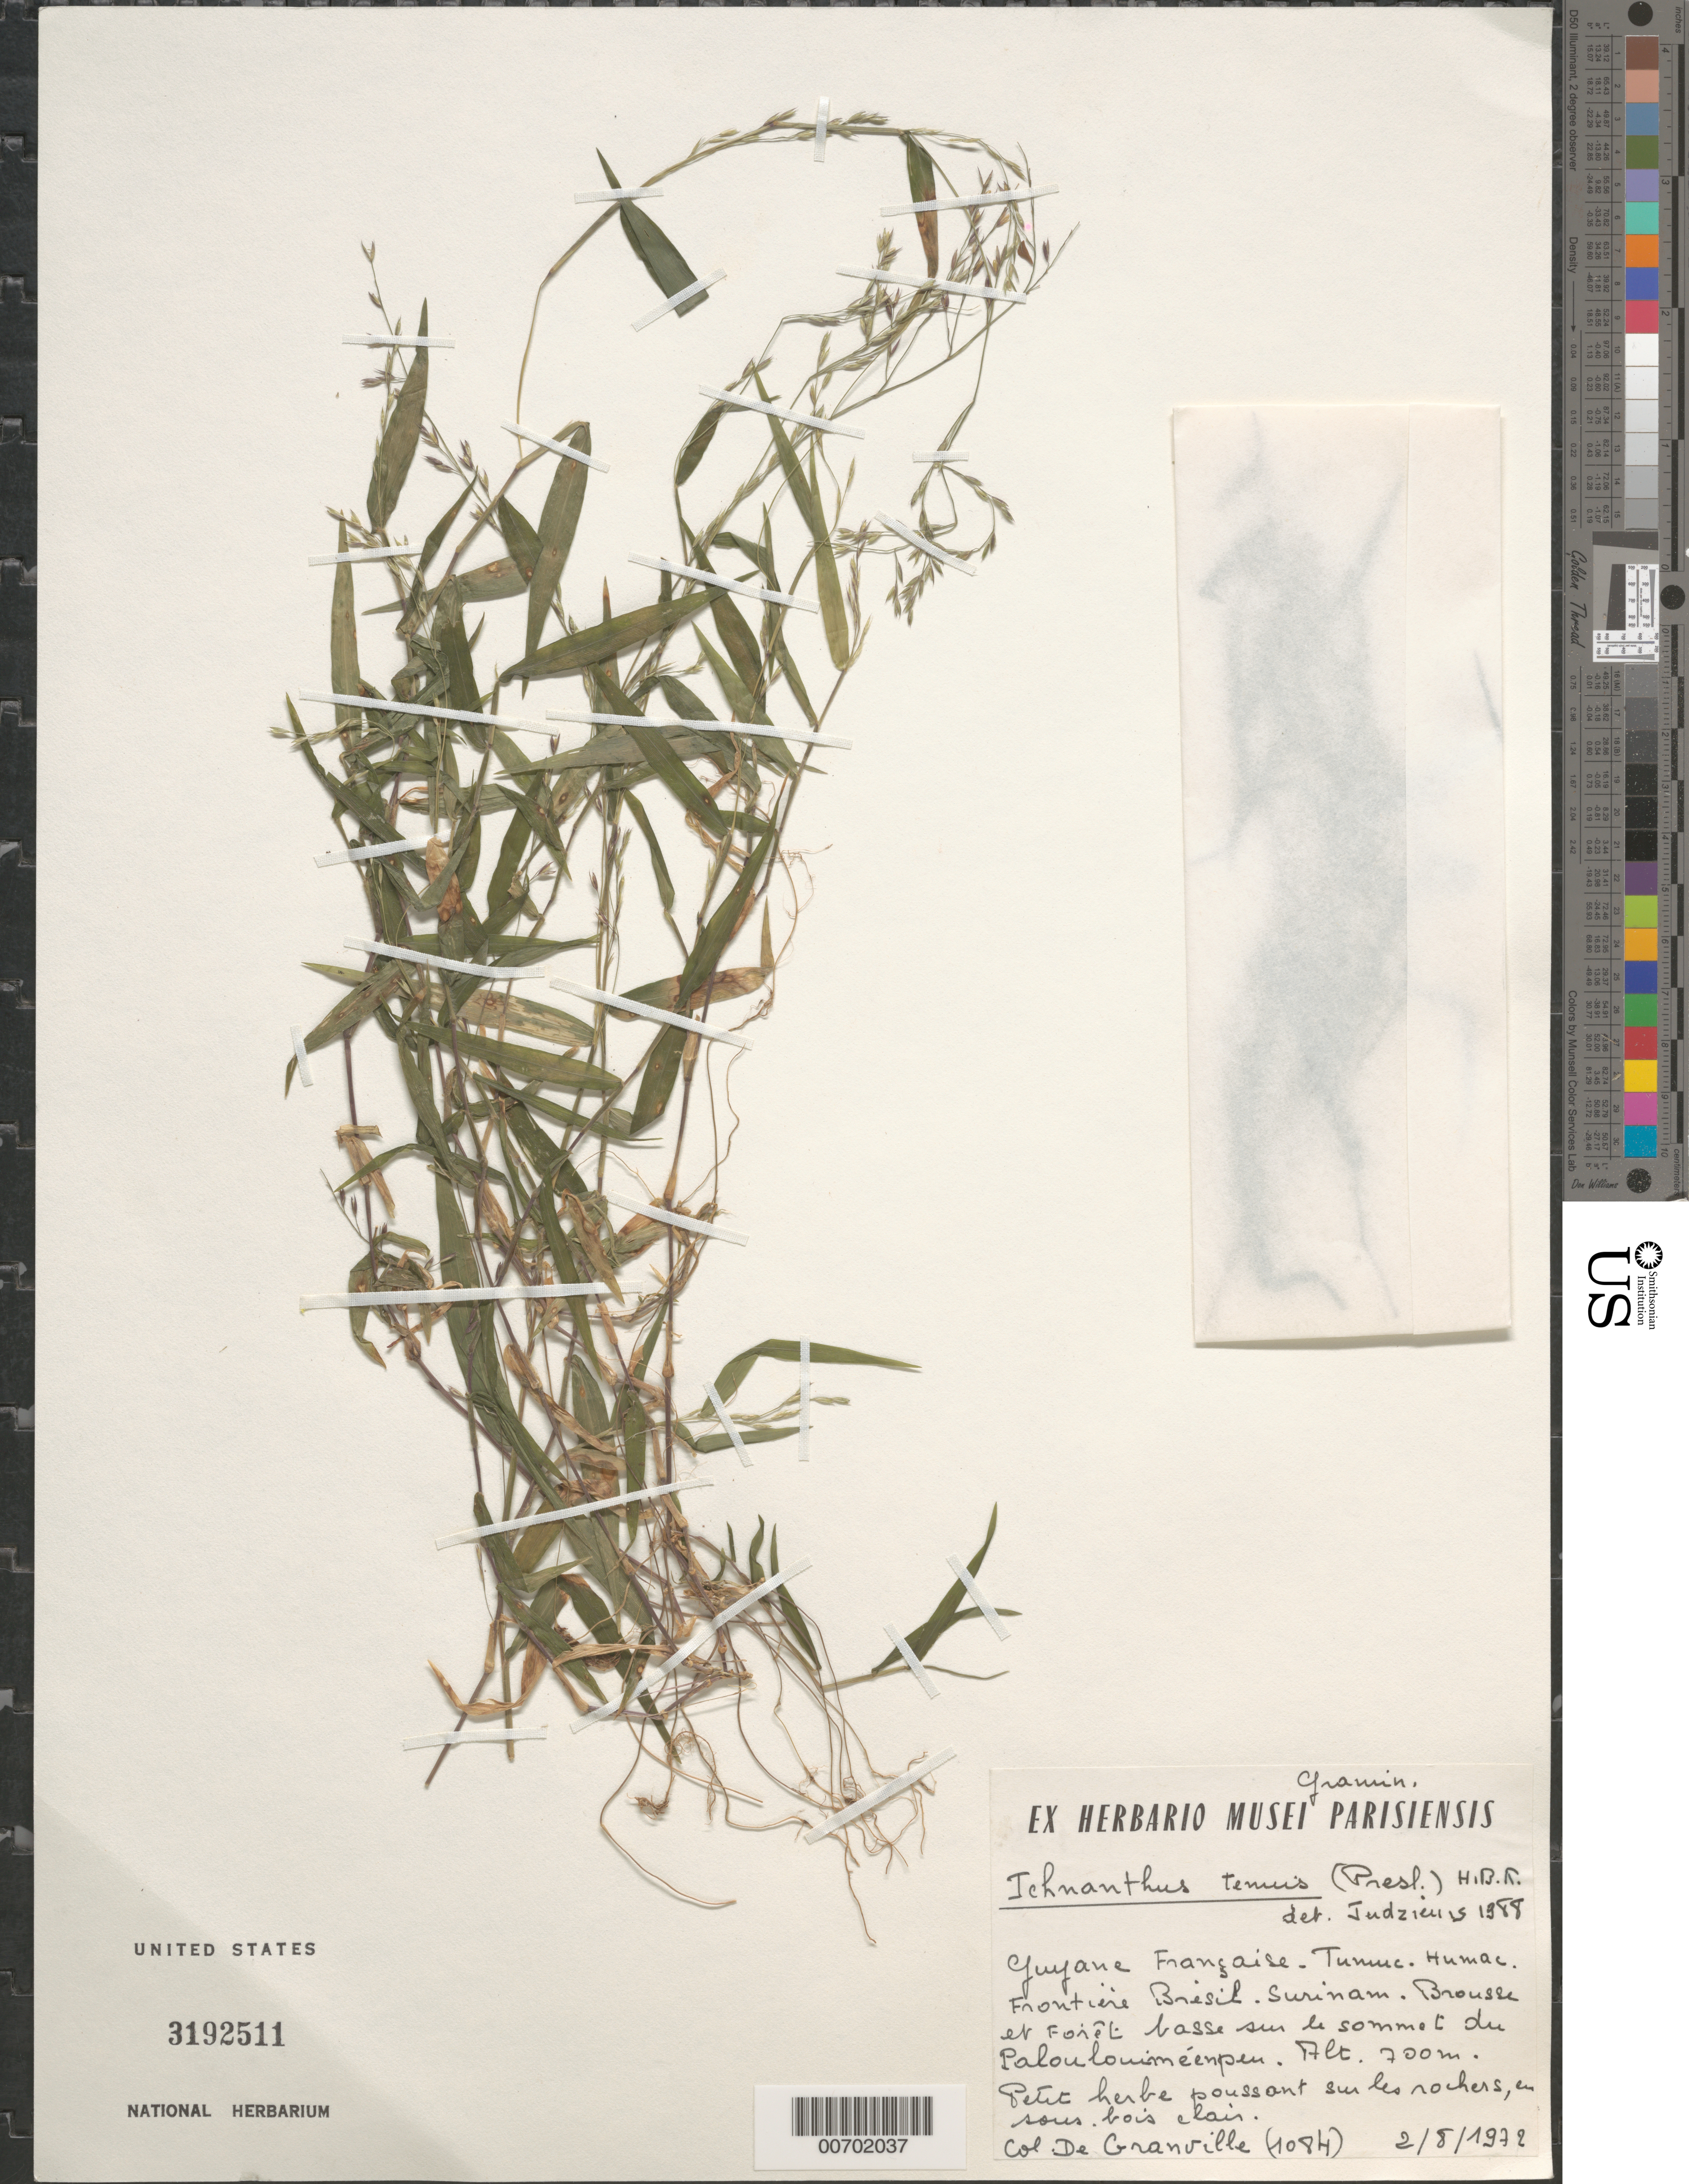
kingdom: Plantae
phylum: Tracheophyta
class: Liliopsida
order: Poales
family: Poaceae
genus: Ichnanthus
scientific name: Ichnanthus tenuis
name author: (J. Presl) Hitchc. & Chase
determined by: Judziewicz, E. J.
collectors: J.-J. de Granville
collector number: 1084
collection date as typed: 2-Aug-72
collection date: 1972-08-02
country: Suriname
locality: Tumuc-Humac, Surinam-Brazil frontier, summit of Paloulouiméenpeu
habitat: Brush and low forest on summit of Paloulouiméenpeu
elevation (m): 700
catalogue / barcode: US 3192511